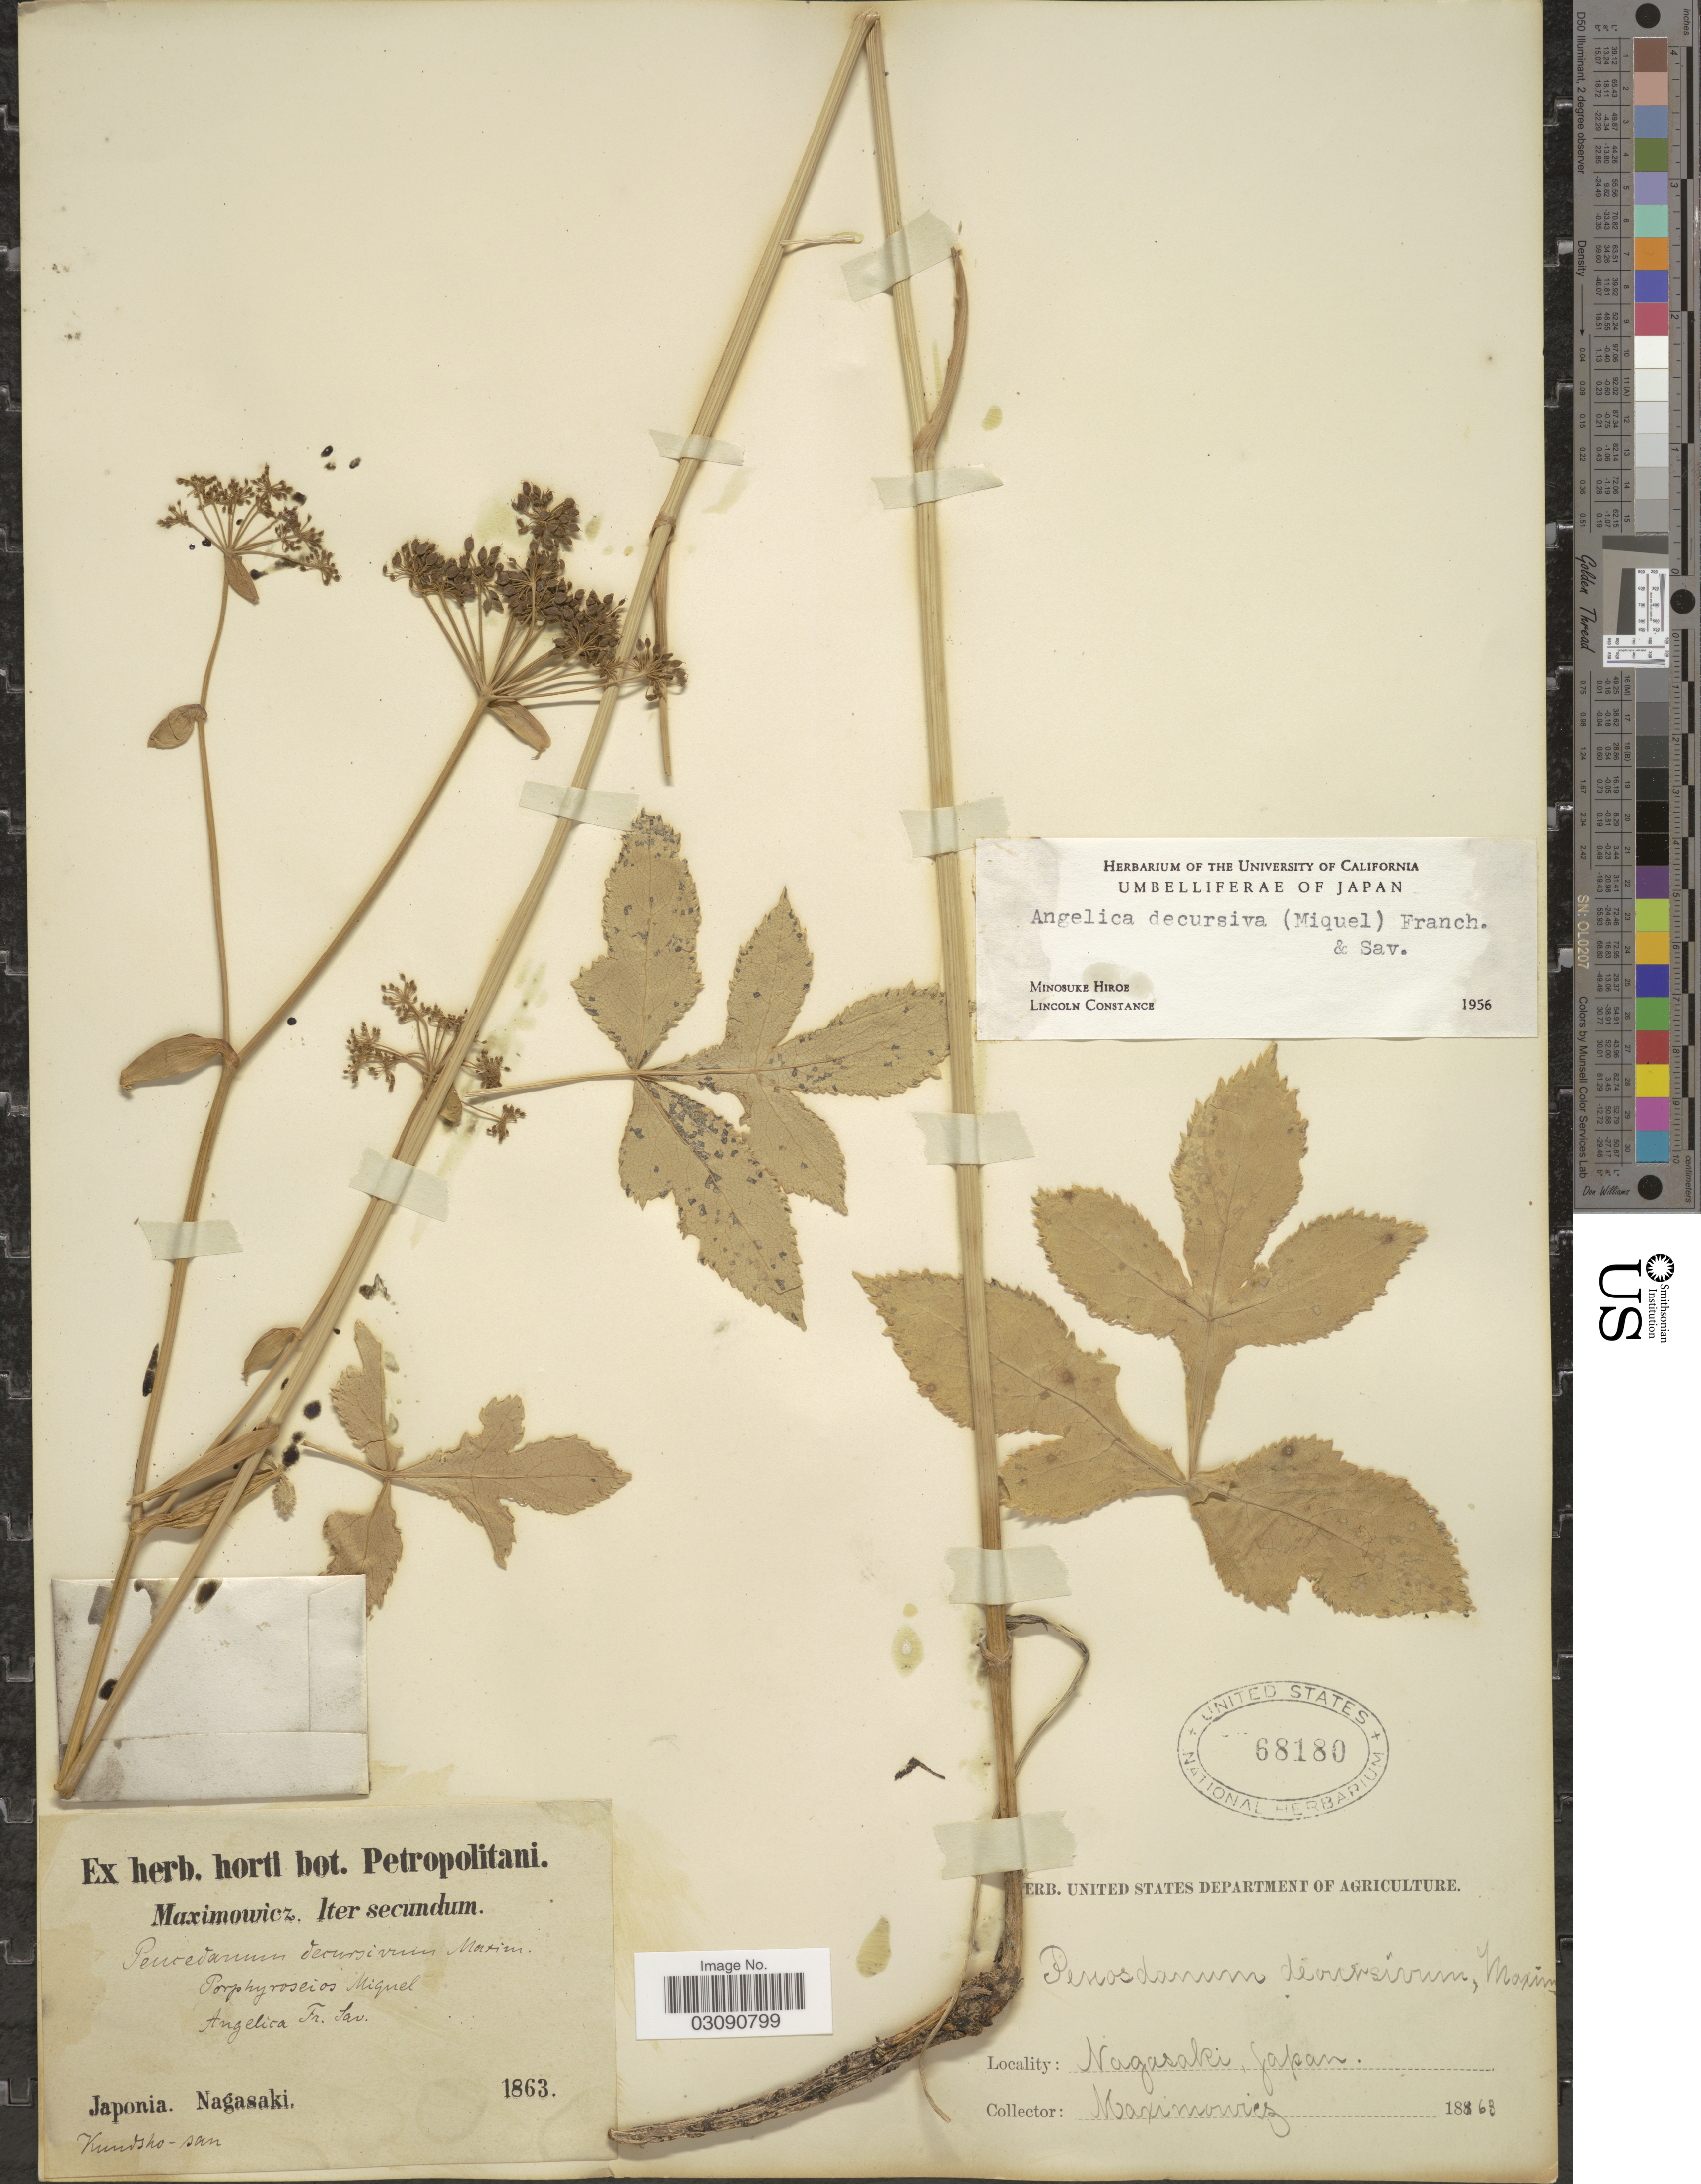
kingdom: Plantae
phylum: Tracheophyta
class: Magnoliopsida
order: Apiales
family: Apiaceae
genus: Angelica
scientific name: Angelica decursiva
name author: (Miq.) Franch. & Sav.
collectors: Maximowicz, --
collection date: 1863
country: Japan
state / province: Nagasaki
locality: Japonia, Nagasaki. Kundsho-san.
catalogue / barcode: US 68180